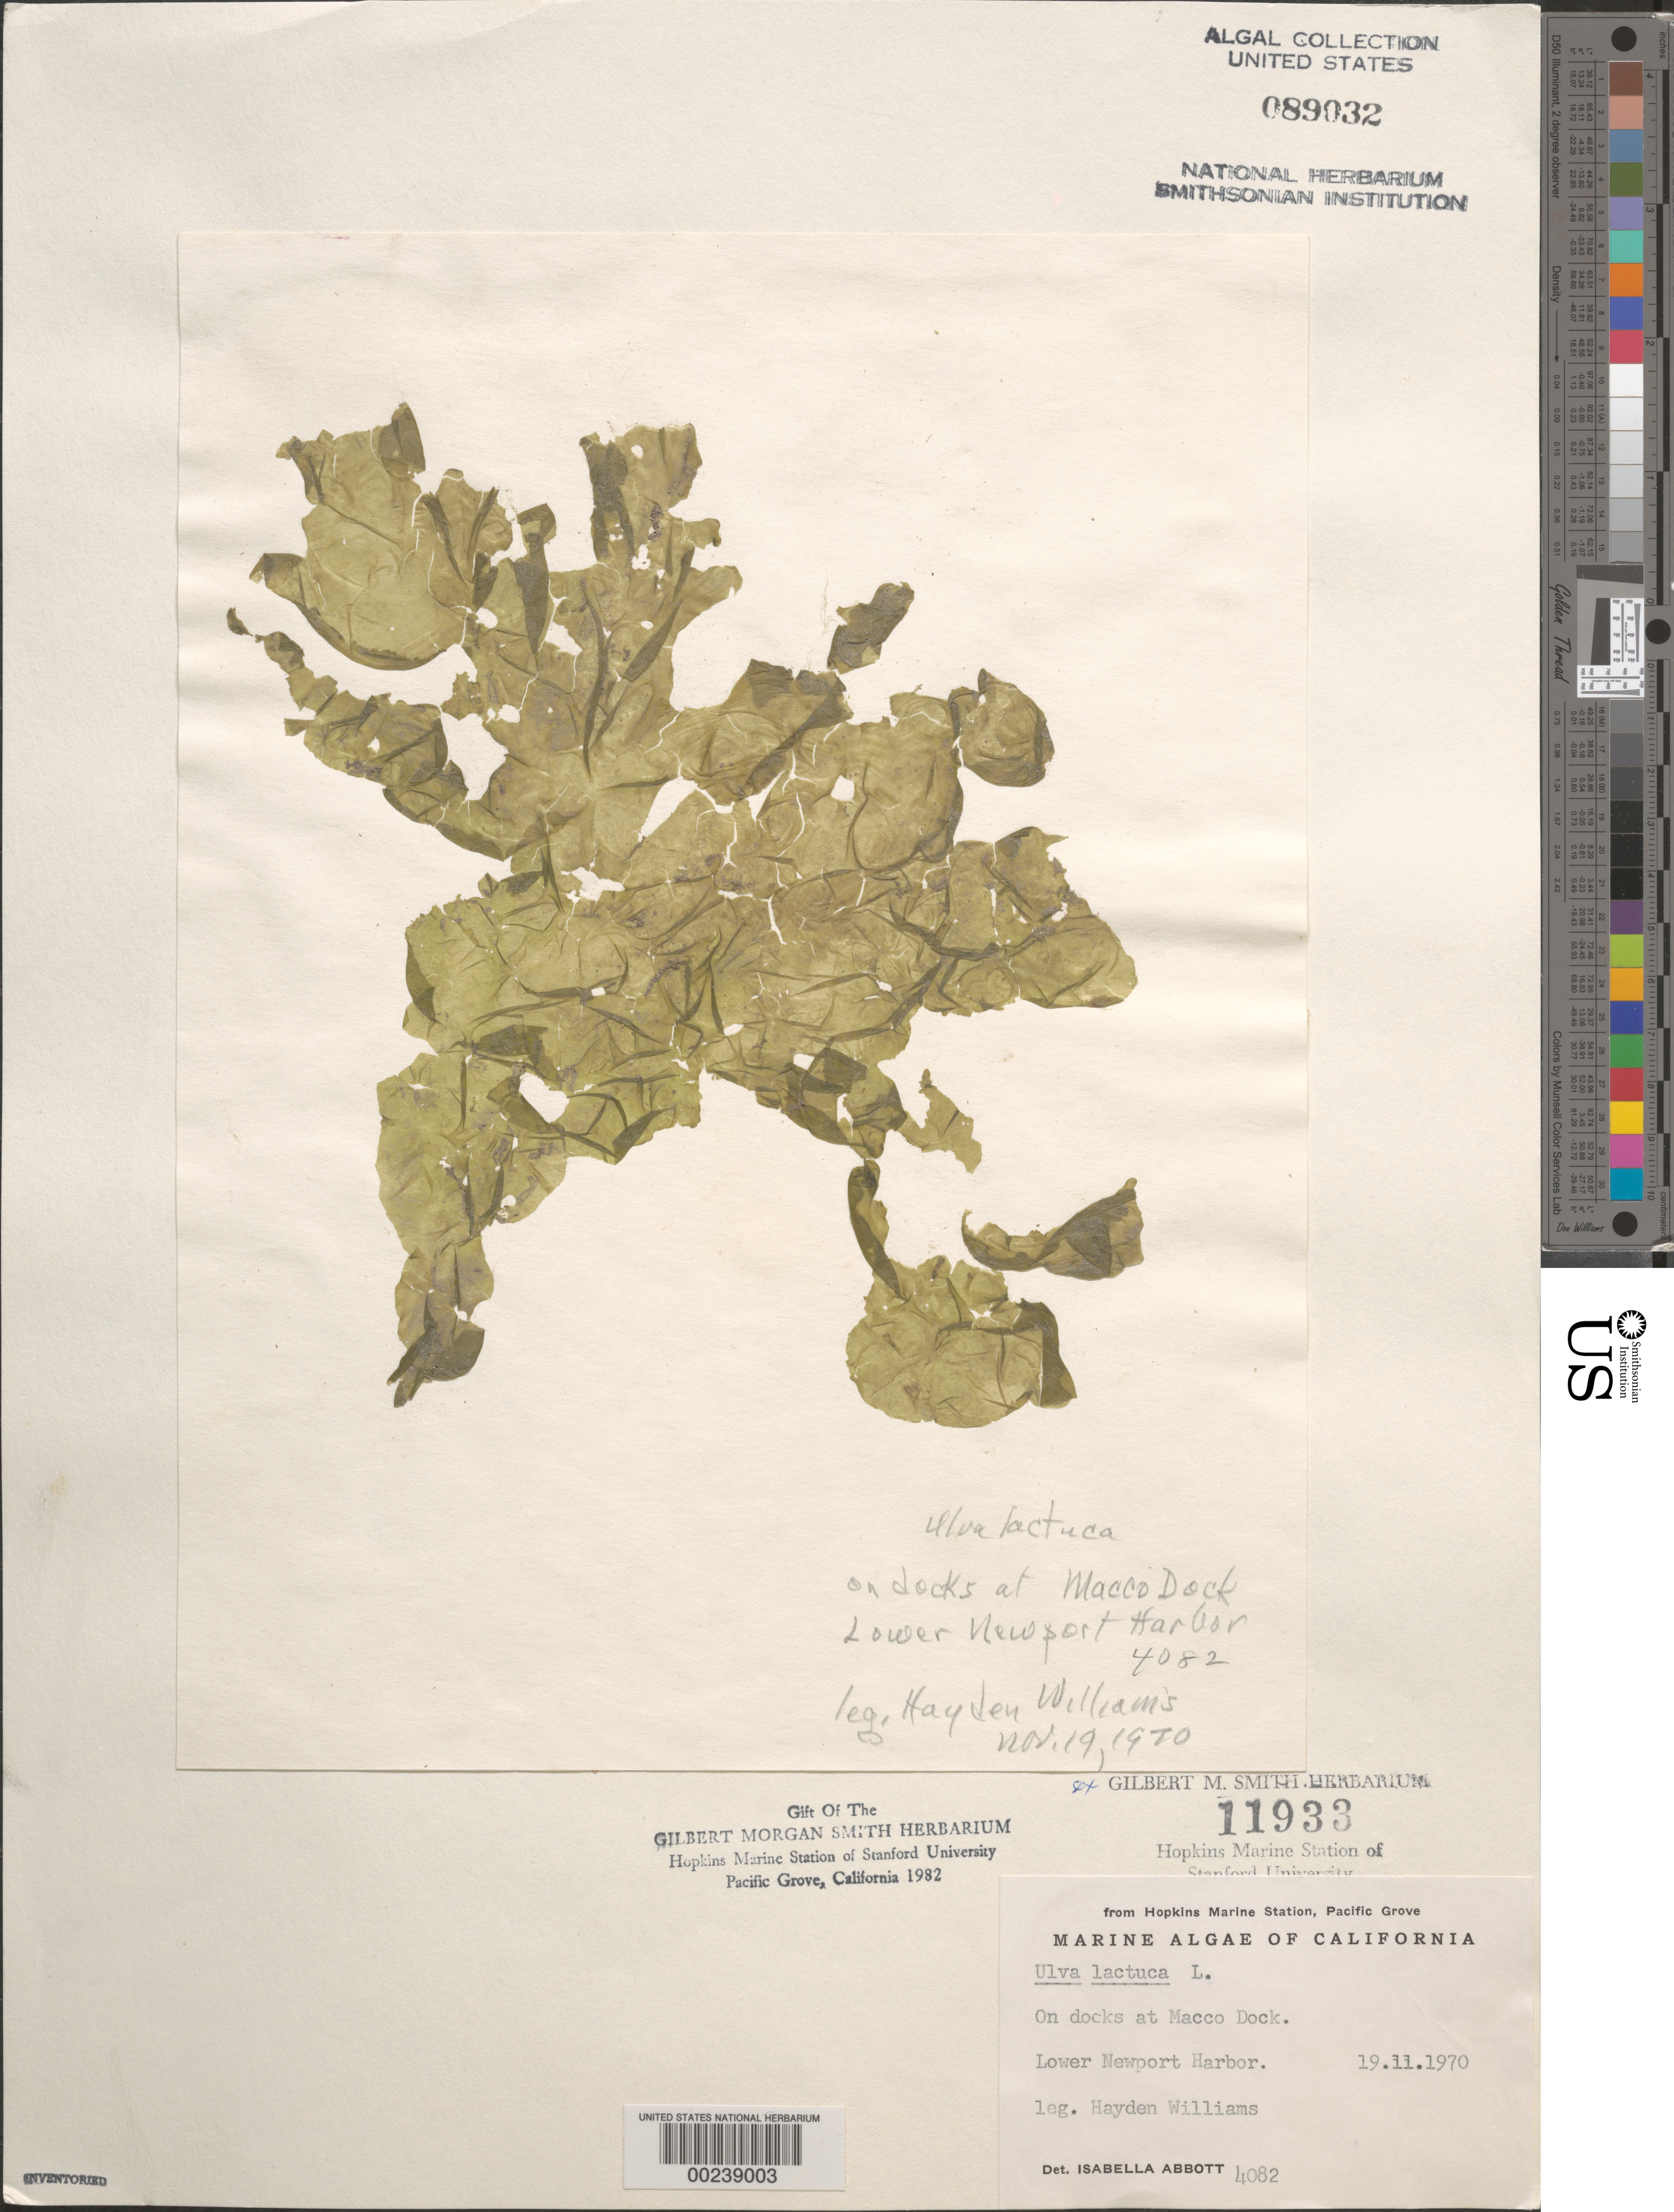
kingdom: Plantae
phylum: Chlorophyta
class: Ulvophyceae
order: Ulvales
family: Ulvaceae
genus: Ulva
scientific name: Ulva lactuca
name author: L.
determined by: Abbott, Isabella A.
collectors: H. R. Williams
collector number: IAA 4082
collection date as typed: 19 Nov 1970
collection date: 1970-11-19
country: United States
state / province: California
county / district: Orange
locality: Lower Newport Harbor, Macco Dock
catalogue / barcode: US 89032